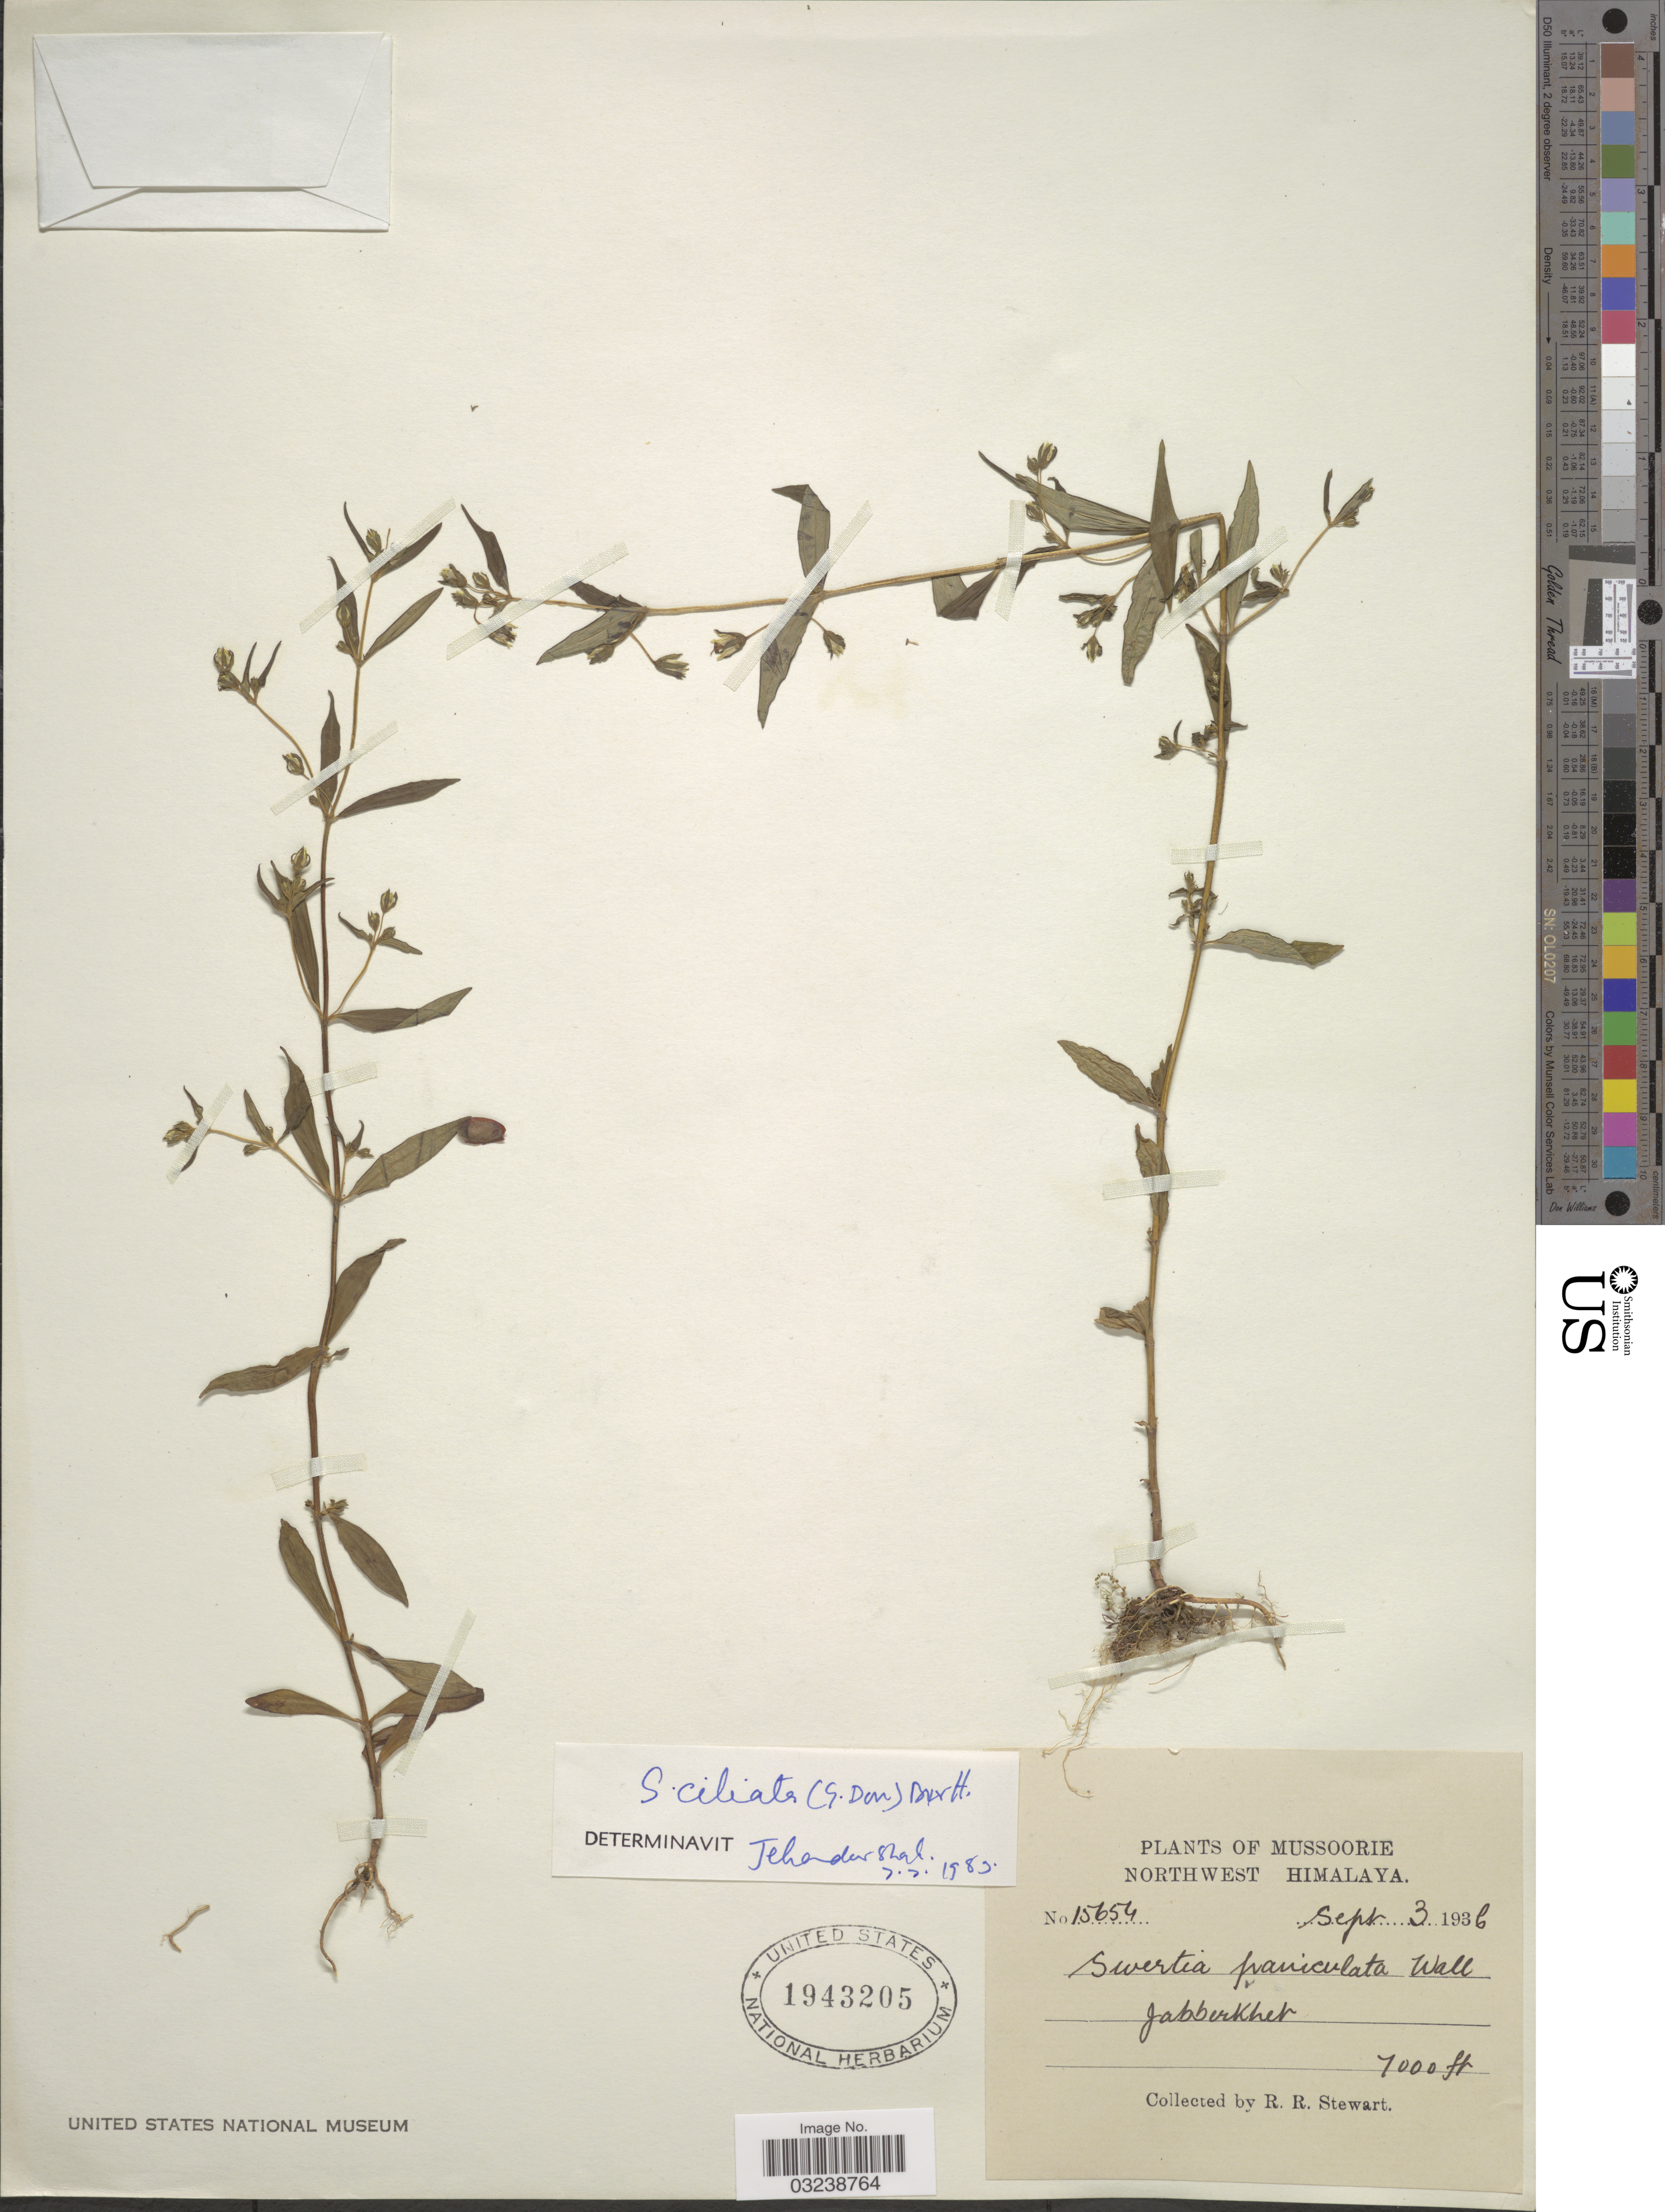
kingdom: Plantae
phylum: Tracheophyta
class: Magnoliopsida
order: Gentianales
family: Gentianaceae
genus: Swertia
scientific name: Swertia ciliata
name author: (D. Don ex G. Don) B.L. Burtt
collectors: R. Stewart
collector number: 15654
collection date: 1936-09-03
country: India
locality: Mussoorie. Northwest Himalaya. Jabberkhet.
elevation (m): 2134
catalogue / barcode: US 1943205